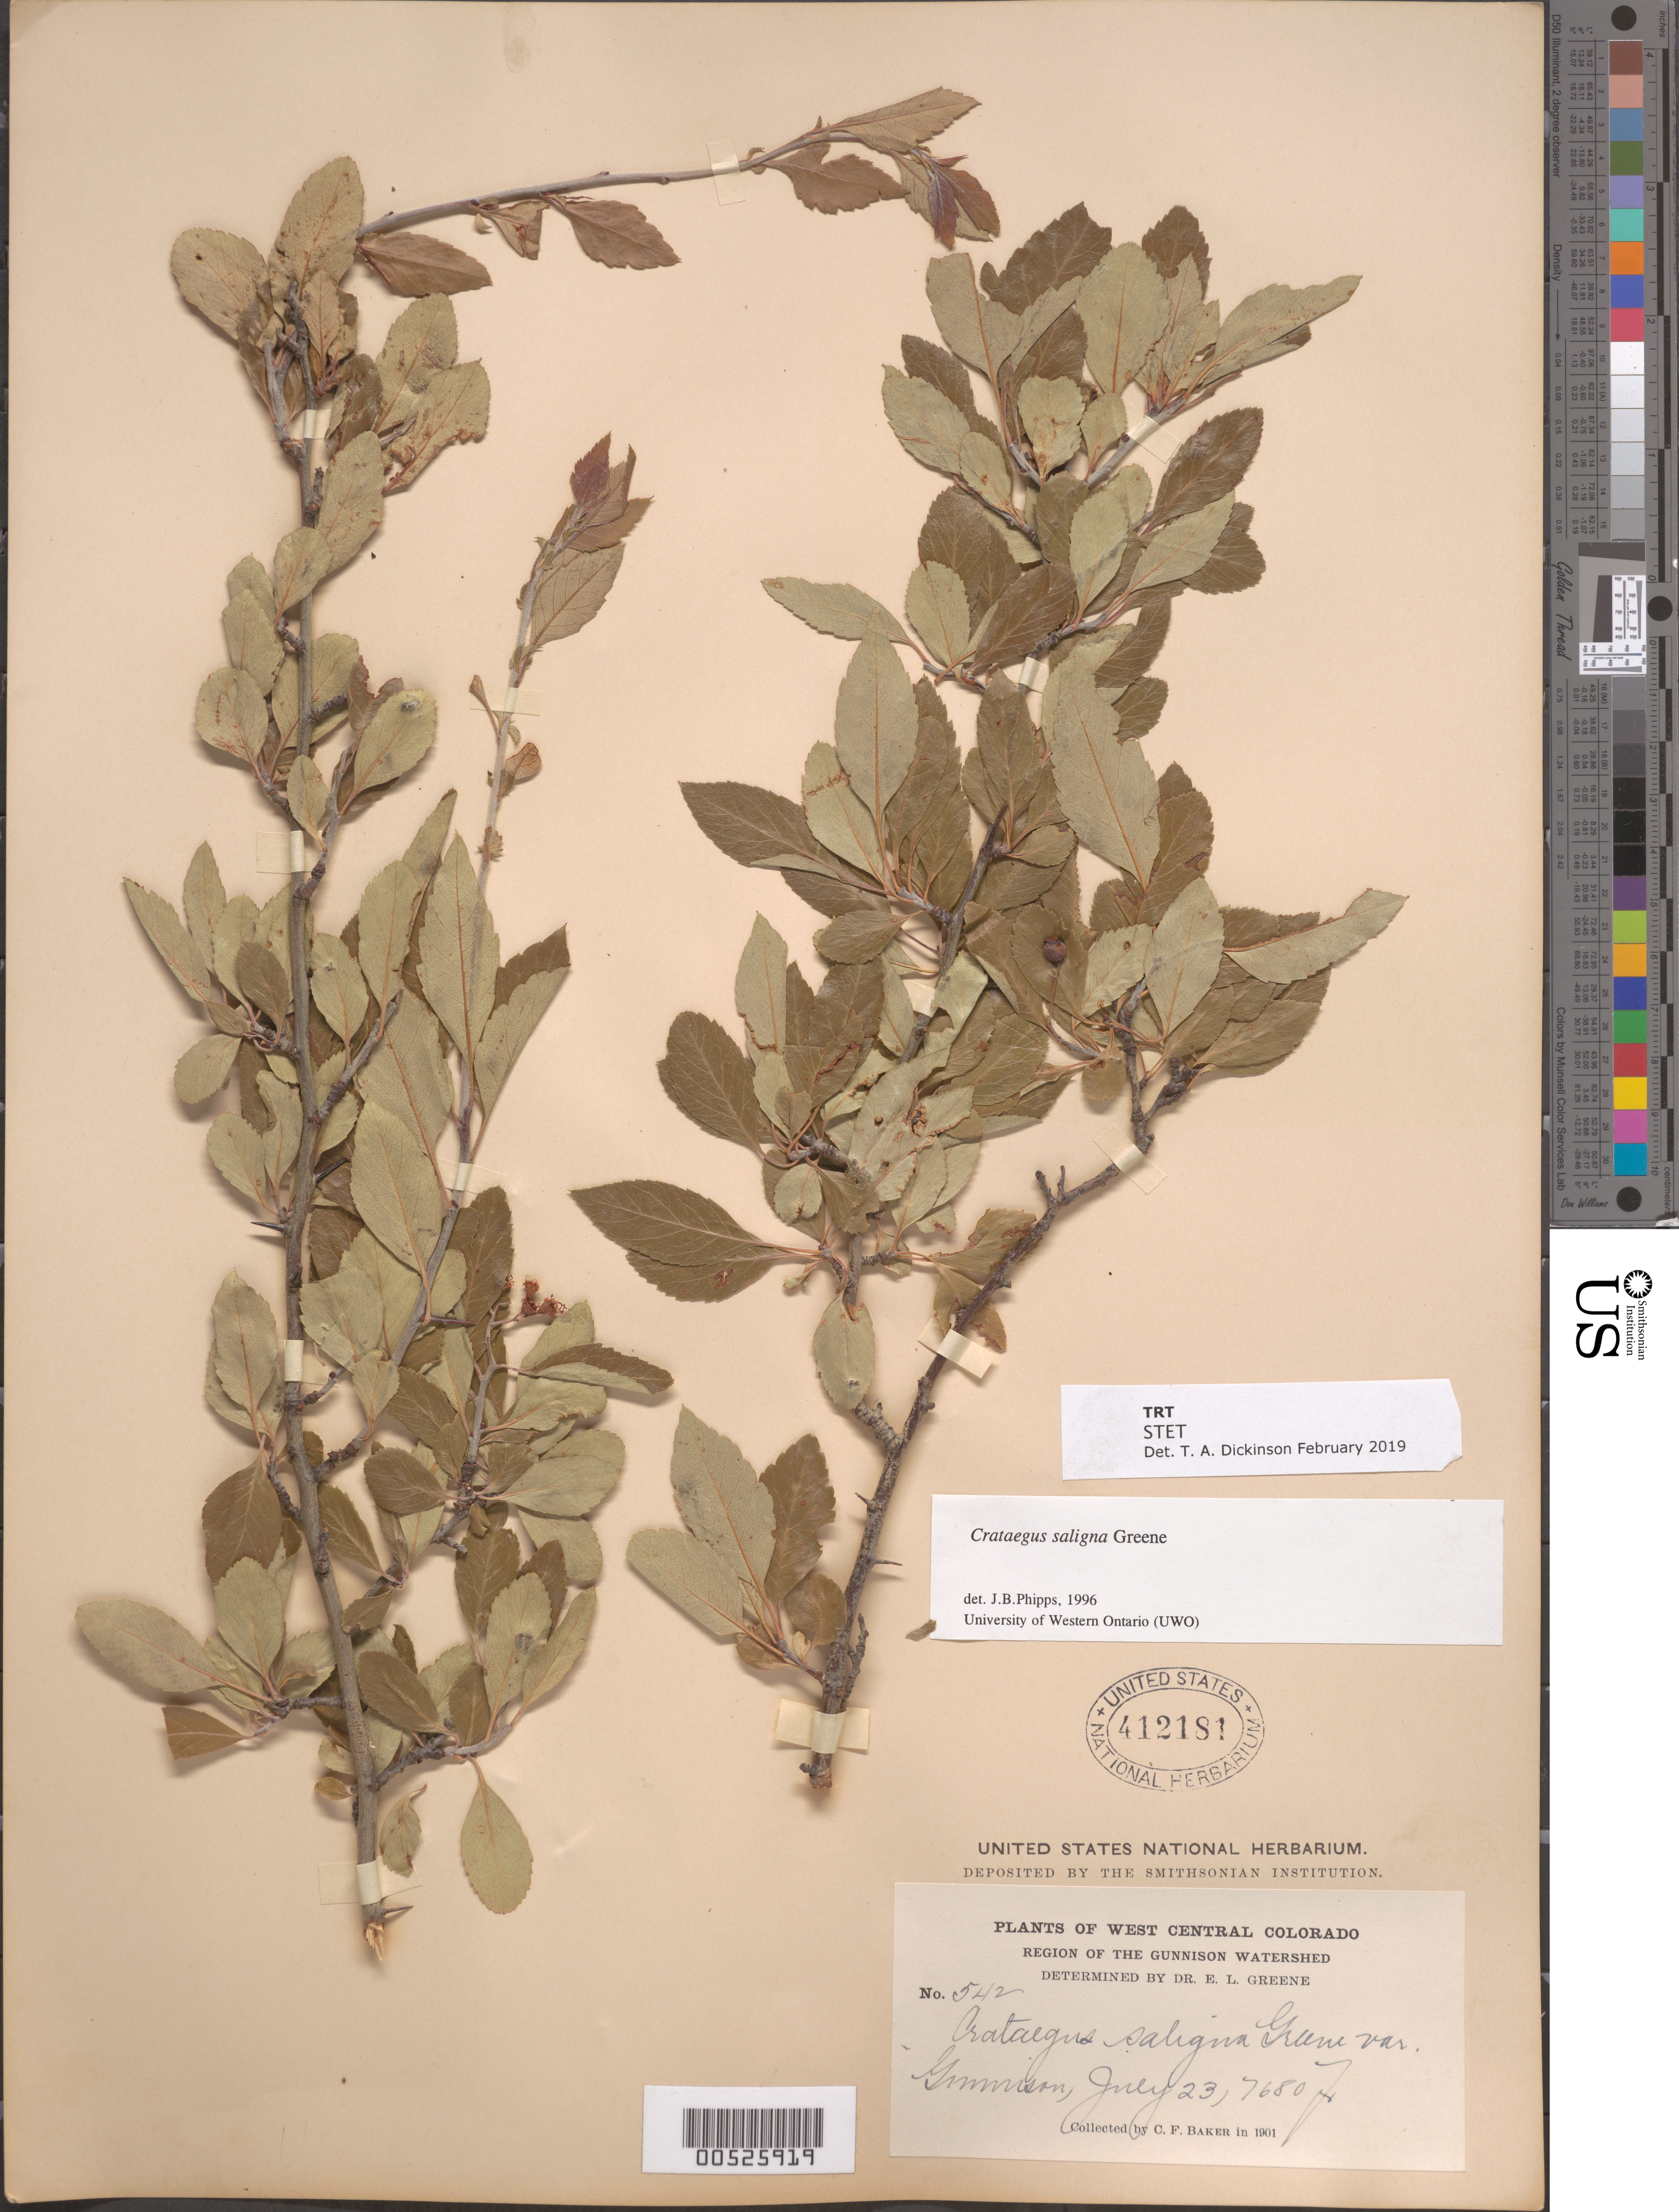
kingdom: Plantae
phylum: Tracheophyta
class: Magnoliopsida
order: Rosales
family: Rosaceae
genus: Crataegus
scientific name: Crataegus saligna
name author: Greene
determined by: Greene, Edward L.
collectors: C. F. Baker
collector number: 542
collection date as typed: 23 Jul 1901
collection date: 1901-07-23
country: United States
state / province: Colorado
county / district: Gunnison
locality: Gunnison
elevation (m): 2340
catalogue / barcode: US 412181